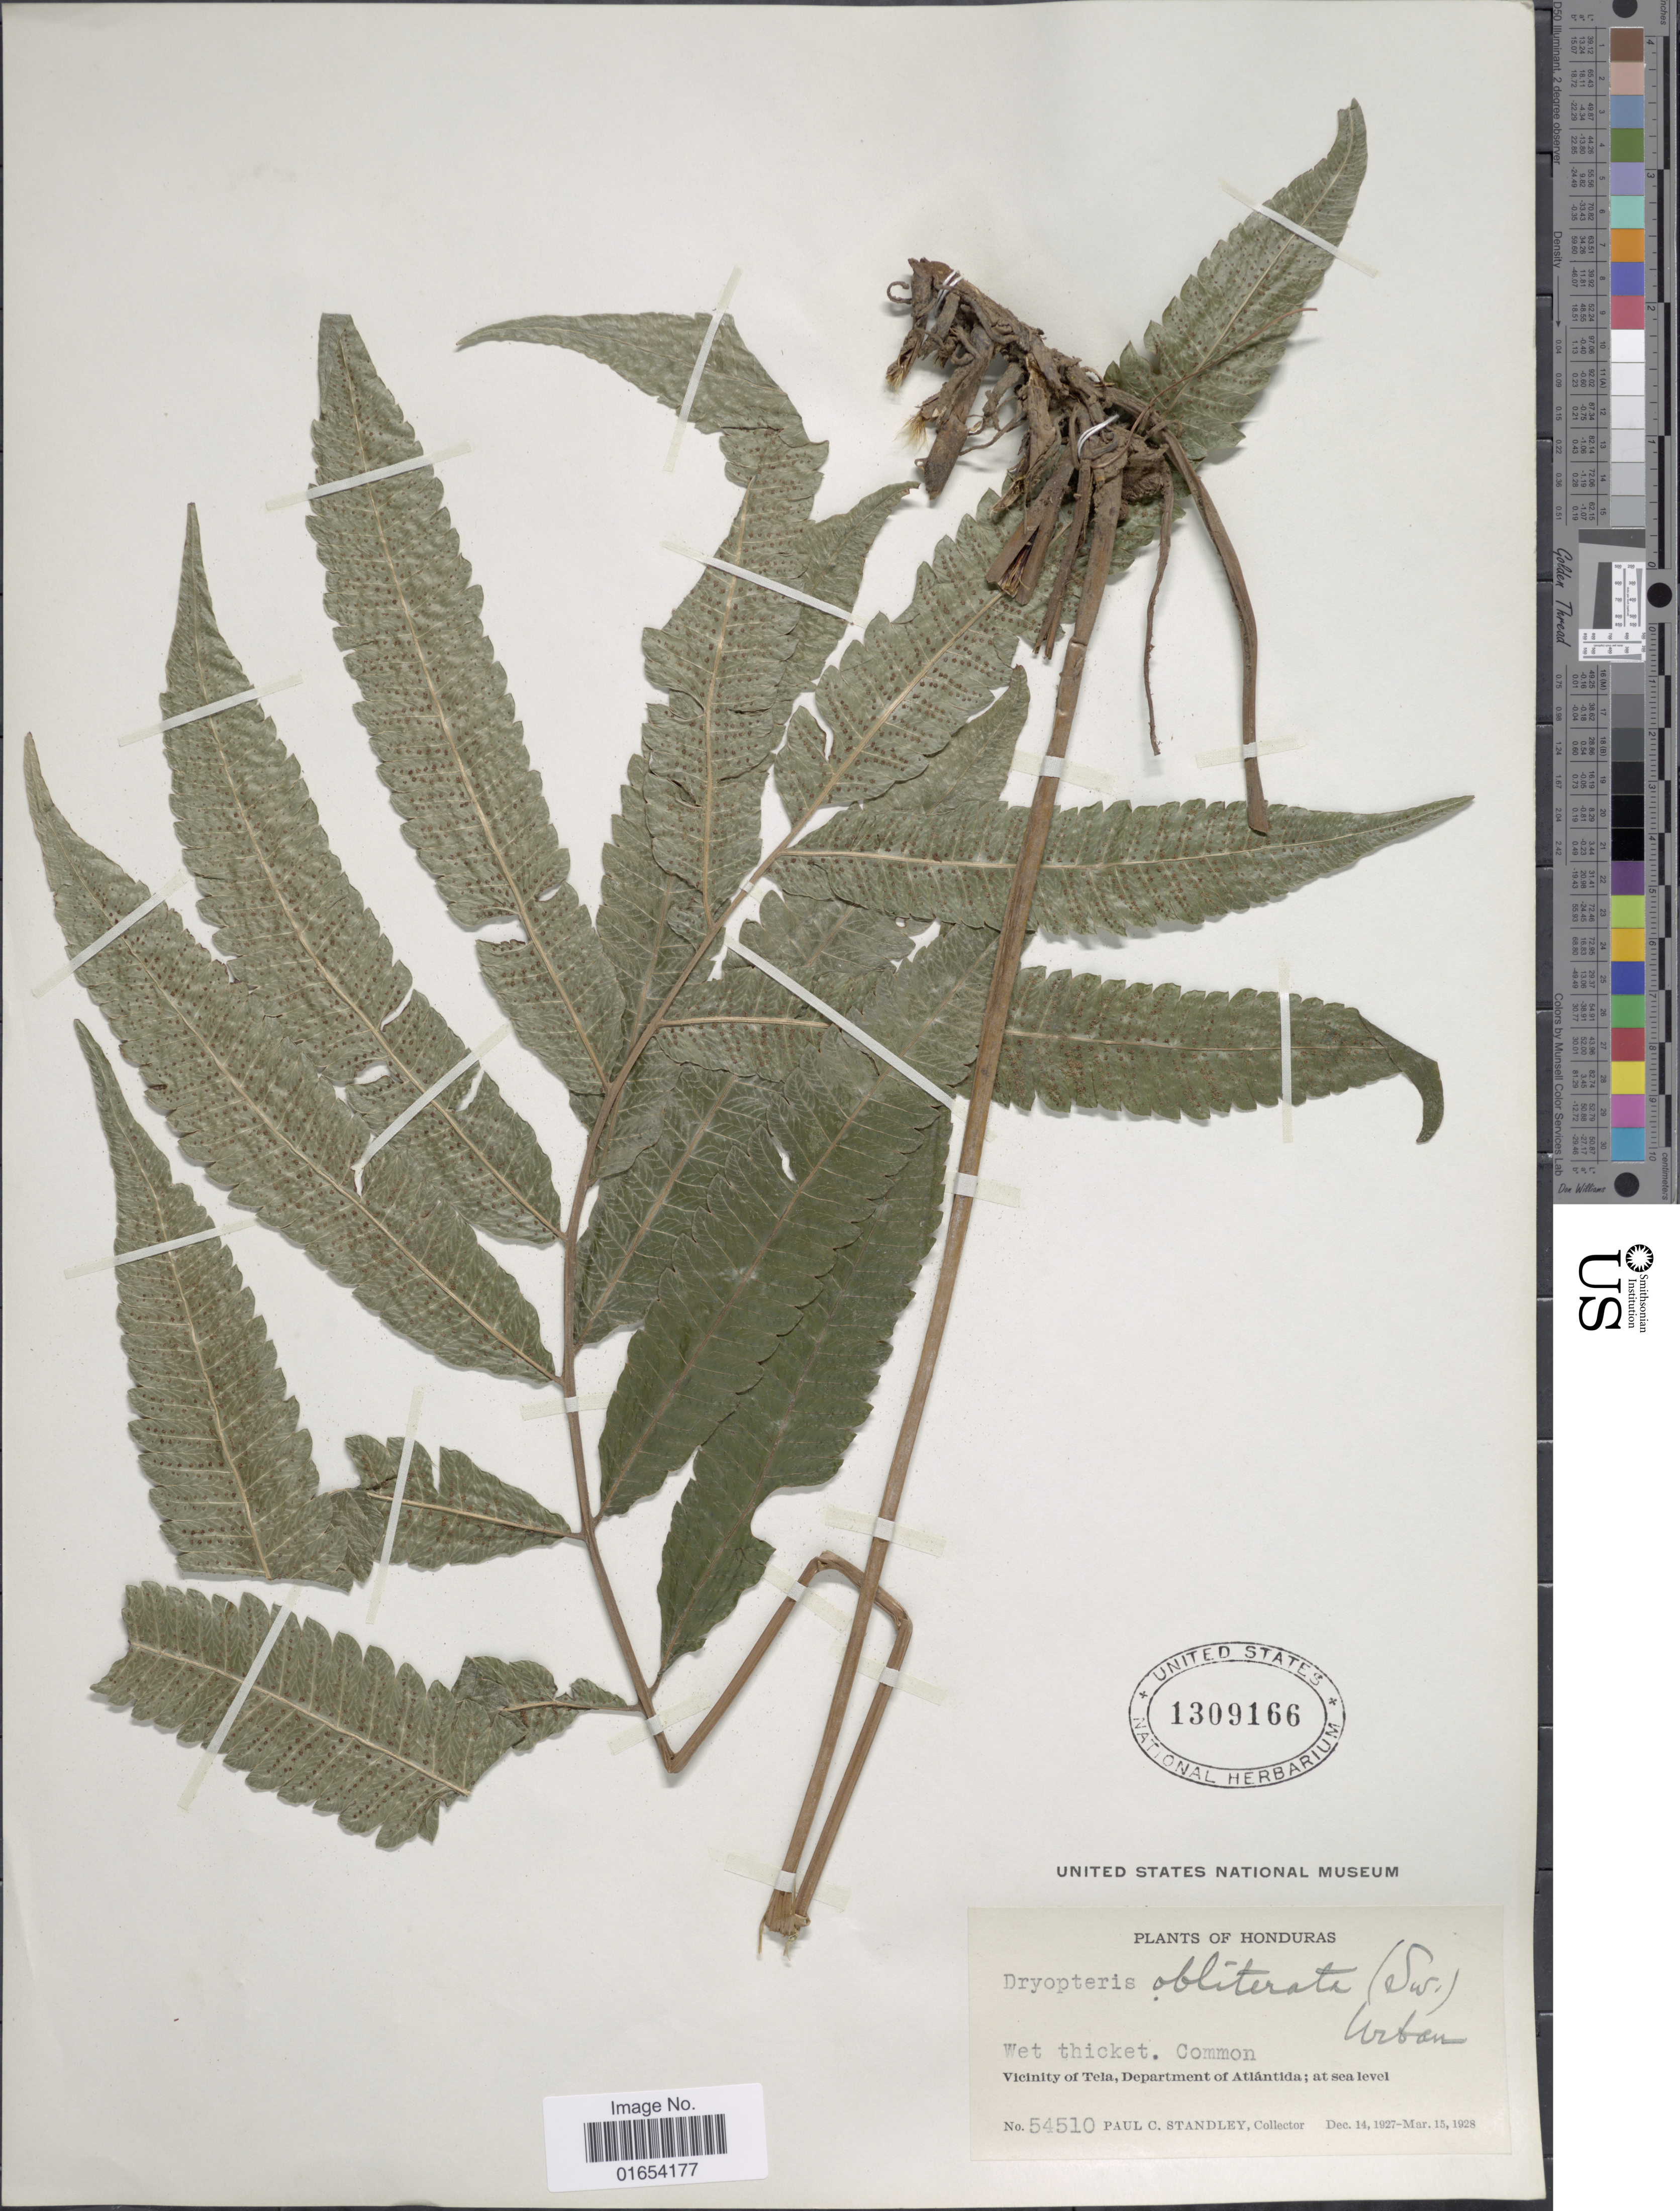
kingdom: Plantae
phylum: Tracheophyta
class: Polypodiopsida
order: Polypodiales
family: Thelypteridaceae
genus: Goniopteris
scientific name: Goniopteris obliterata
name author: (Sw.) C. Presl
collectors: P. C. Standley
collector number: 54510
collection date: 1927-12-14/1928-03-15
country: Honduras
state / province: Atlántida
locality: Vicinity of Tela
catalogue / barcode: US 1309166